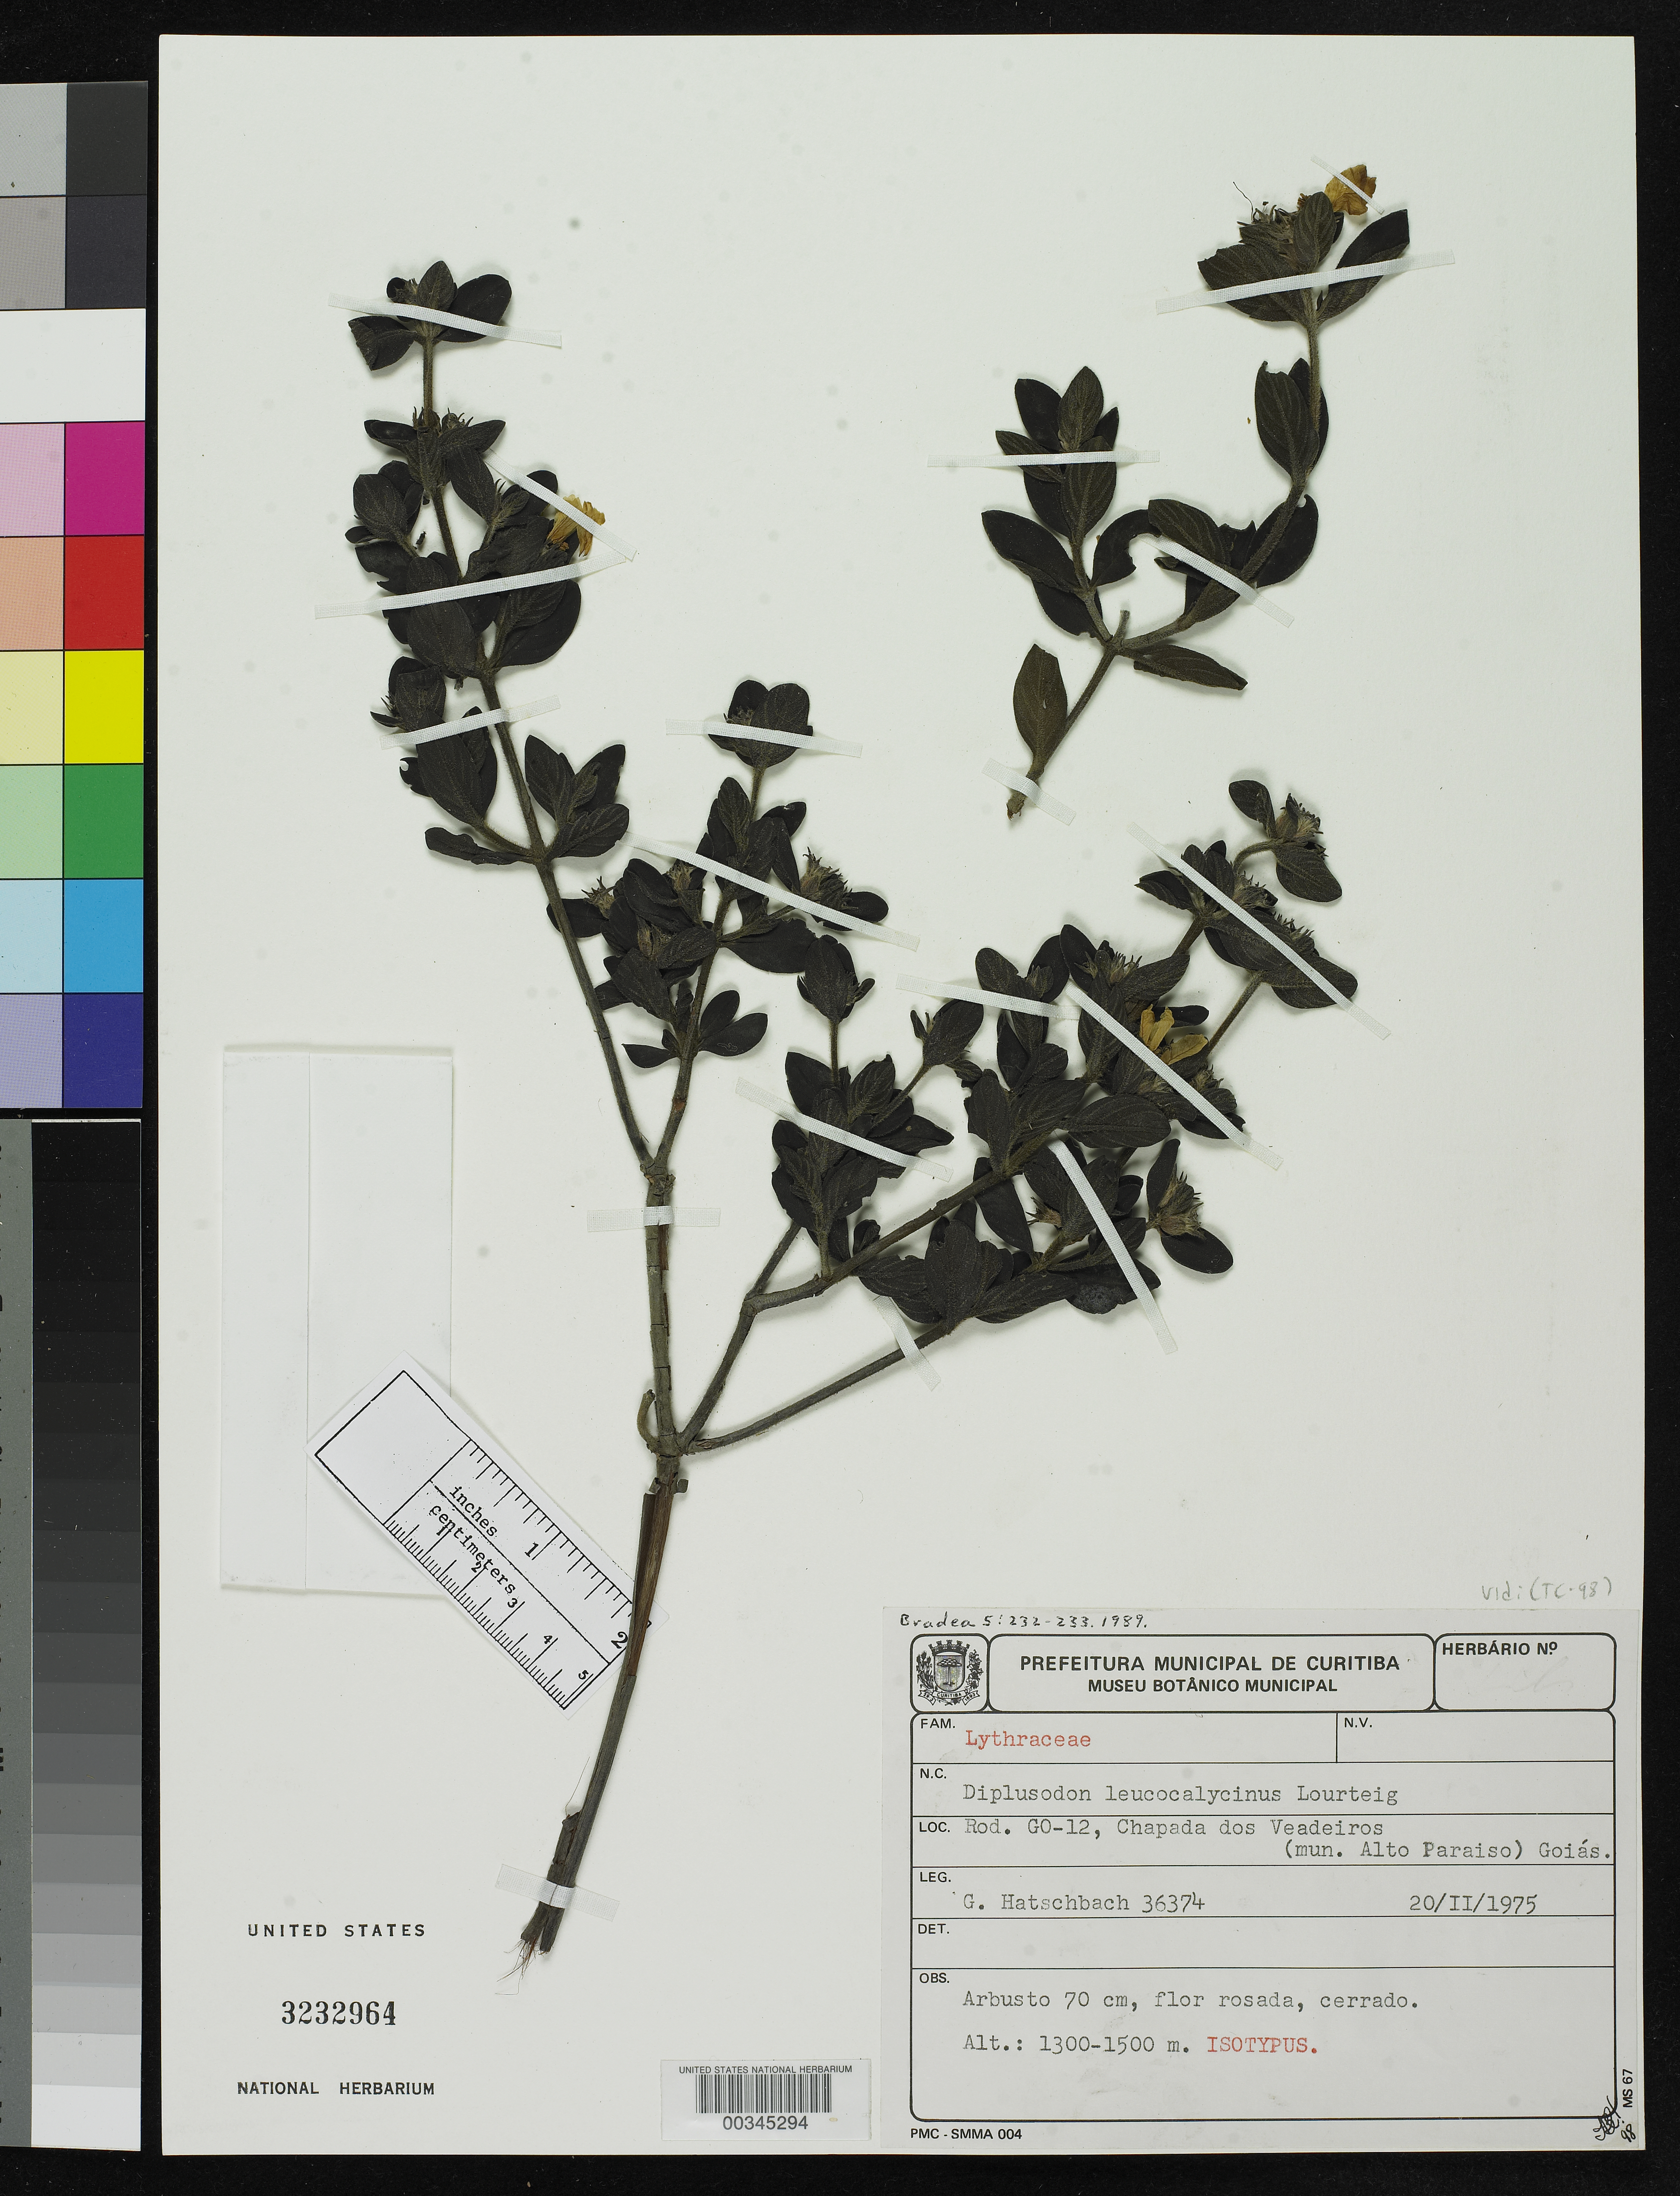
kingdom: Plantae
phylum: Tracheophyta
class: Magnoliopsida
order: Myrtales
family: Lythraceae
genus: Diplusodon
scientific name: Diplusodon leucocalycinus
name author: Lourteig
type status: Isotype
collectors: G. Hatschbach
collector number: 36374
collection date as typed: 20 Feb 1975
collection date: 1975-02-20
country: Brazil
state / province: Goiás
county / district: Alto Paraiso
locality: Rod. GO-12, Chapada dos Veadeiros.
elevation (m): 1300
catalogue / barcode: US 3232964